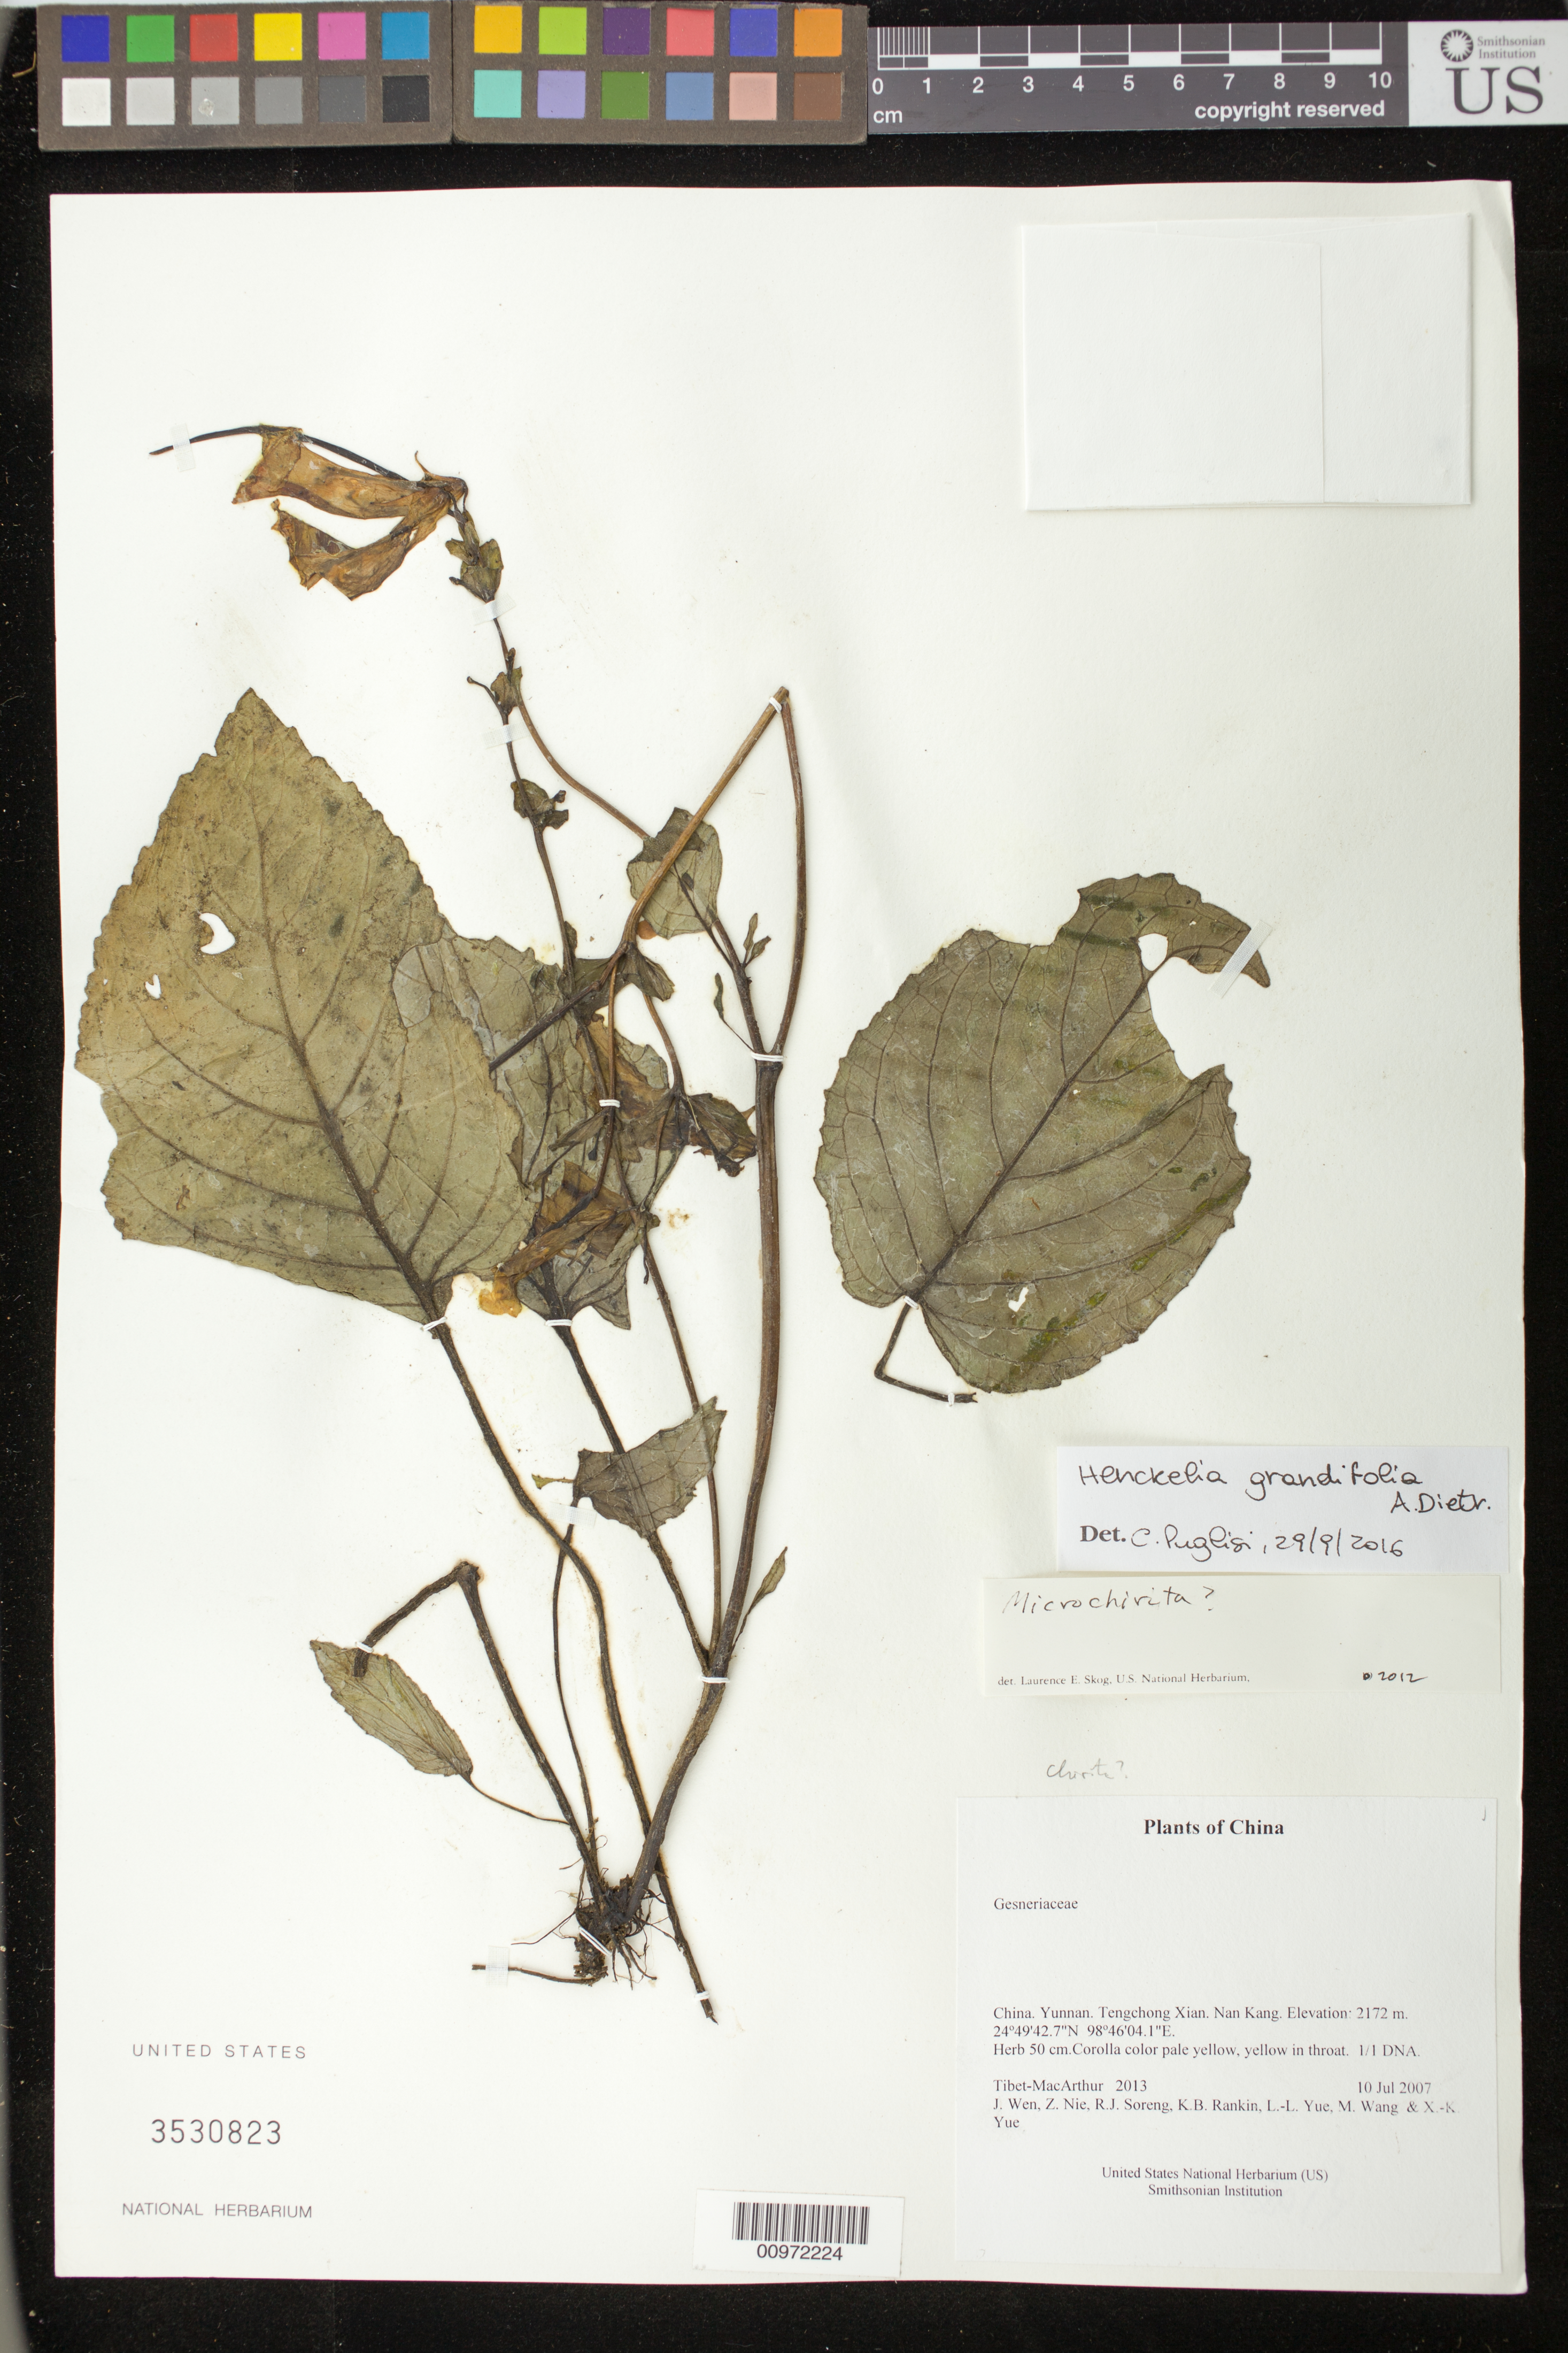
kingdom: Plantae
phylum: Tracheophyta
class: Magnoliopsida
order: Lamiales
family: Gesneriaceae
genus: Henckelia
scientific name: Henckelia grandifolia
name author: A. Dietr.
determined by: Puglisi, Carmen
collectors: Tibet-MacArthur, J. Wen, Z. Nie, R. J. Soreng, K. Rankin, L. Yue, M. Wang & X. Yue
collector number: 2013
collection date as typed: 10 Jul 2007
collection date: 2007-07-10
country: China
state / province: Yunnan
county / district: Tengchong Xian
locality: Nan Kang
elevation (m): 2172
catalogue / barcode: US 3530823